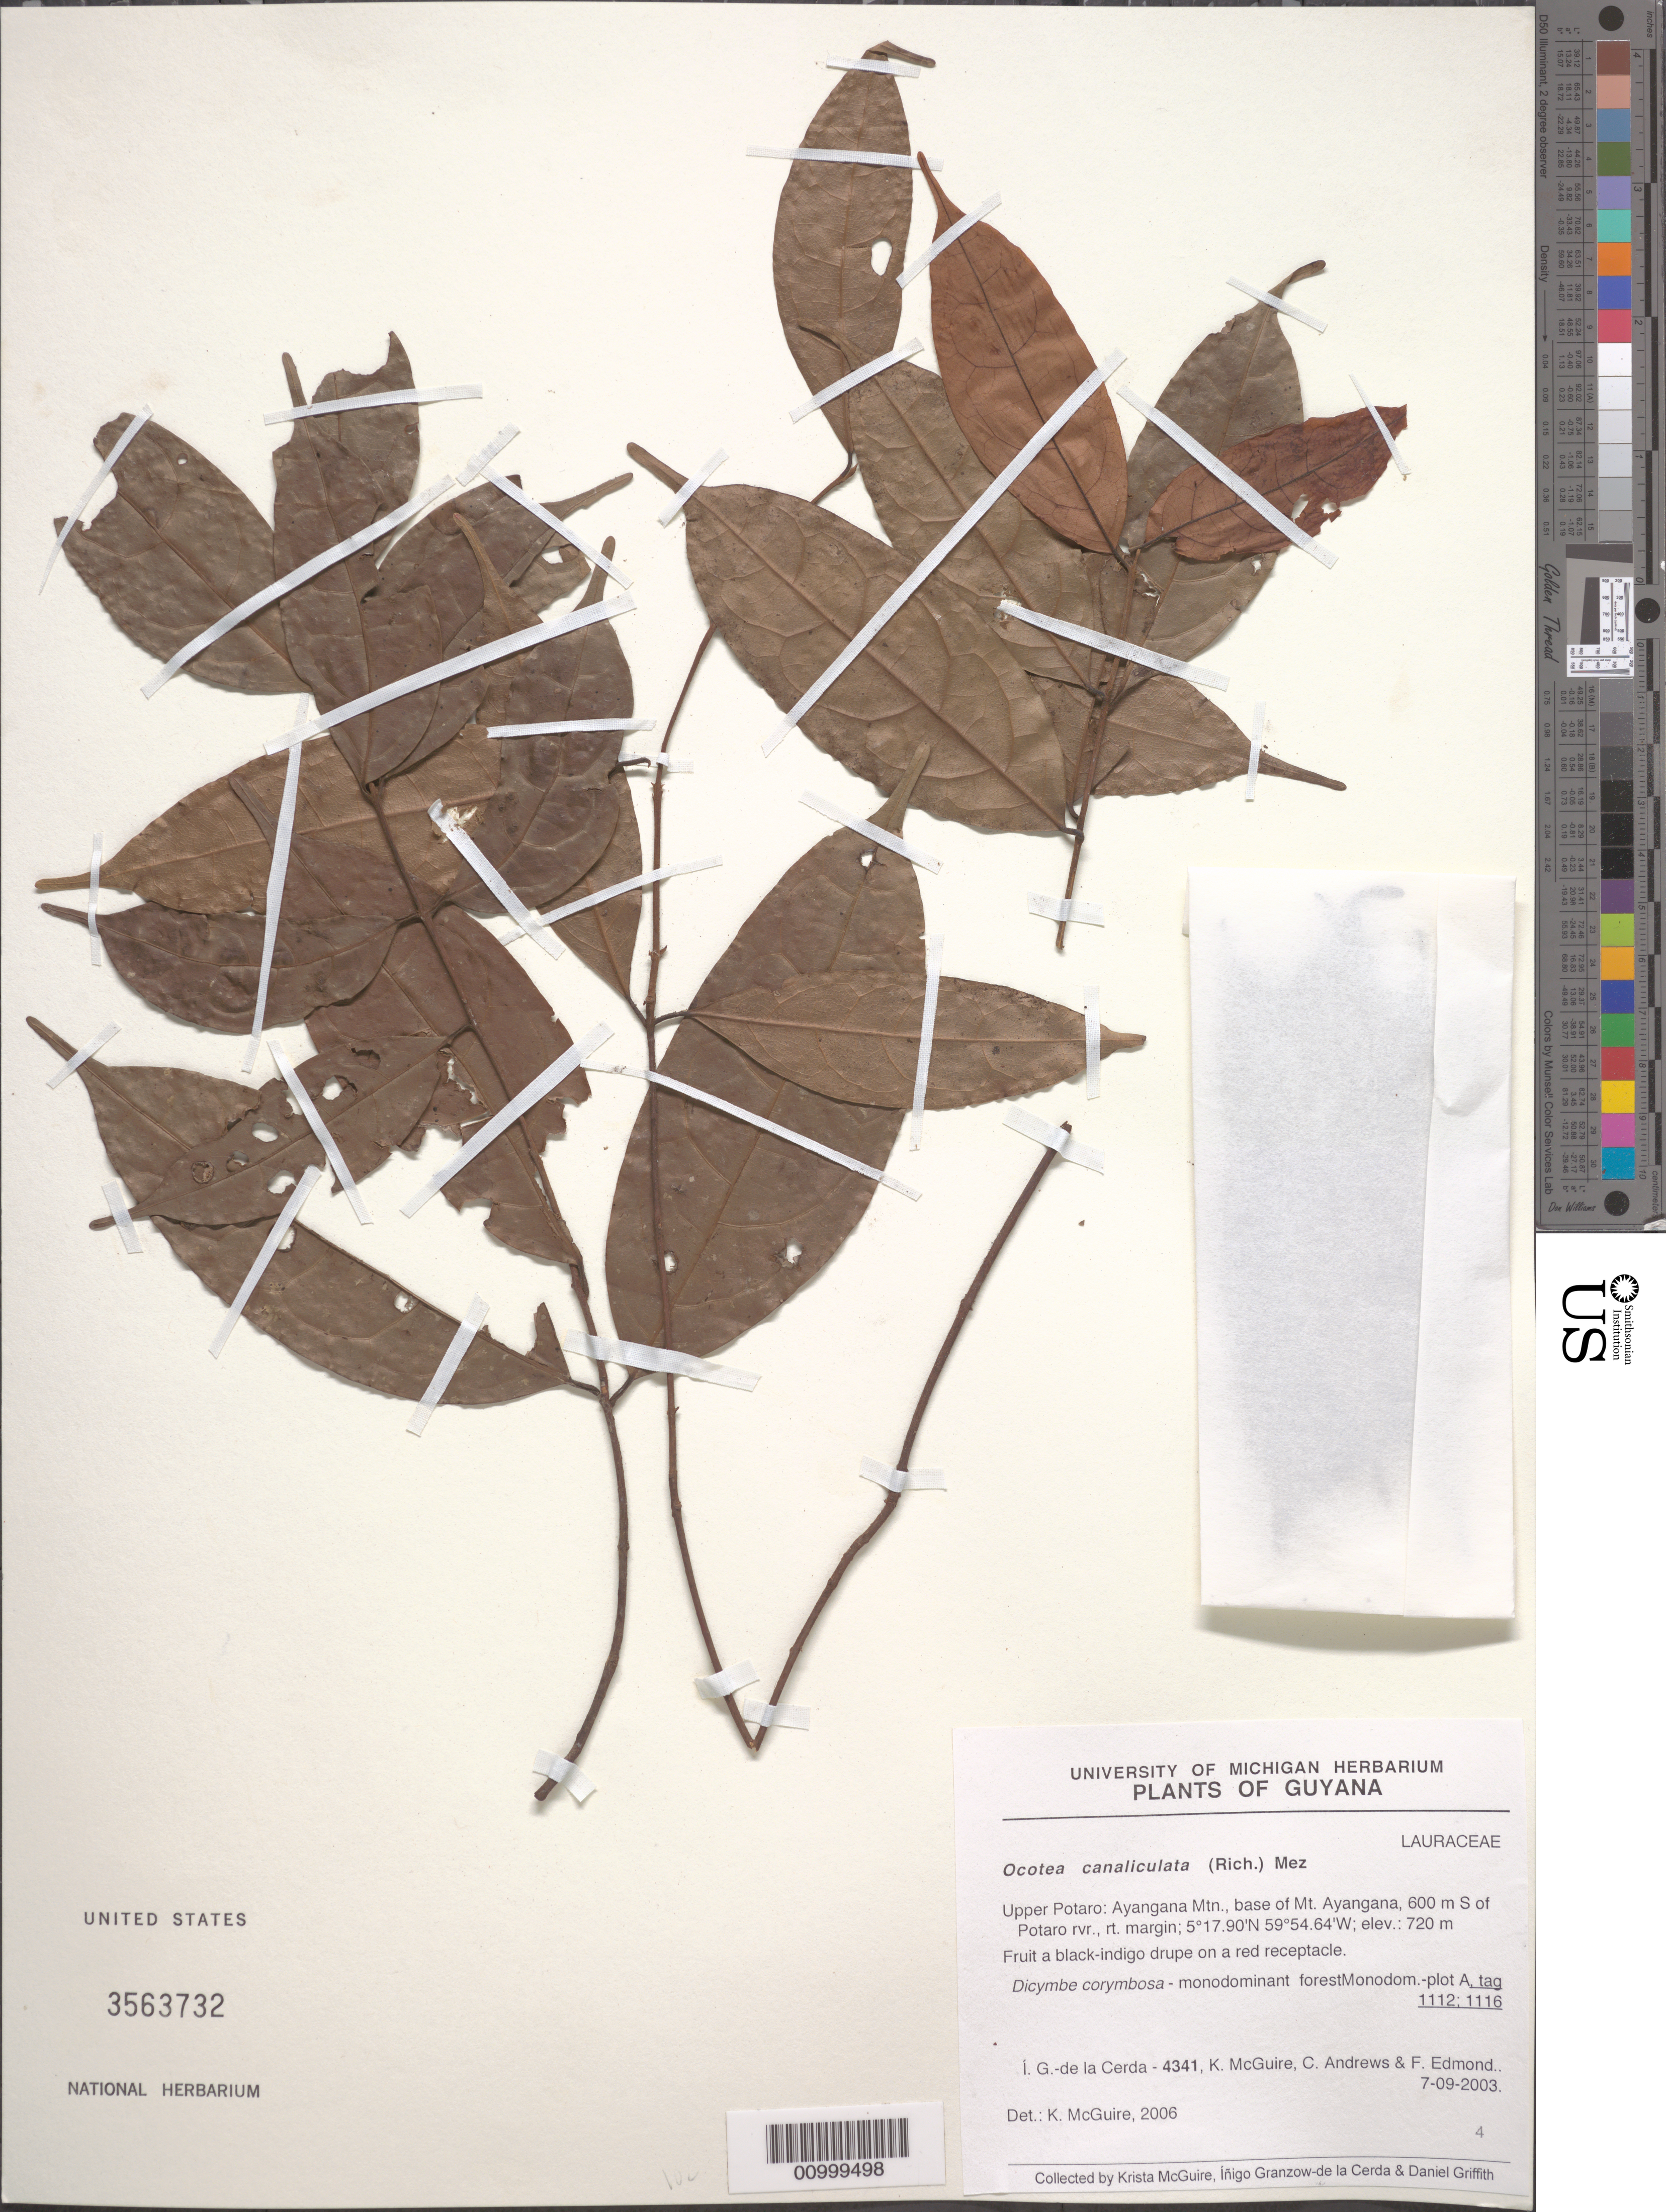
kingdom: Plantae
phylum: Tracheophyta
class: Magnoliopsida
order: Laurales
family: Lauraceae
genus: Ocotea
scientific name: Ocotea canaliculata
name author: (Rich.) Mez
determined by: McGuire, K.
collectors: I. de la Cerda, K. McGuire, C. Andrews & F. Edmond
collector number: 4341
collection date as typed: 9-Sep-03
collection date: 2003-09-09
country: Guyana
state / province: Potaro-Siparuni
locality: Upper Pataro: Ayangana Mtn., base of Mt. Ayangana, 600 m S of Potaro rvr., rt margin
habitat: (Dicymbe corymbosa- monodominant forest; plot A, tag 1112; 1116)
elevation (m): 720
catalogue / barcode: US 3563732